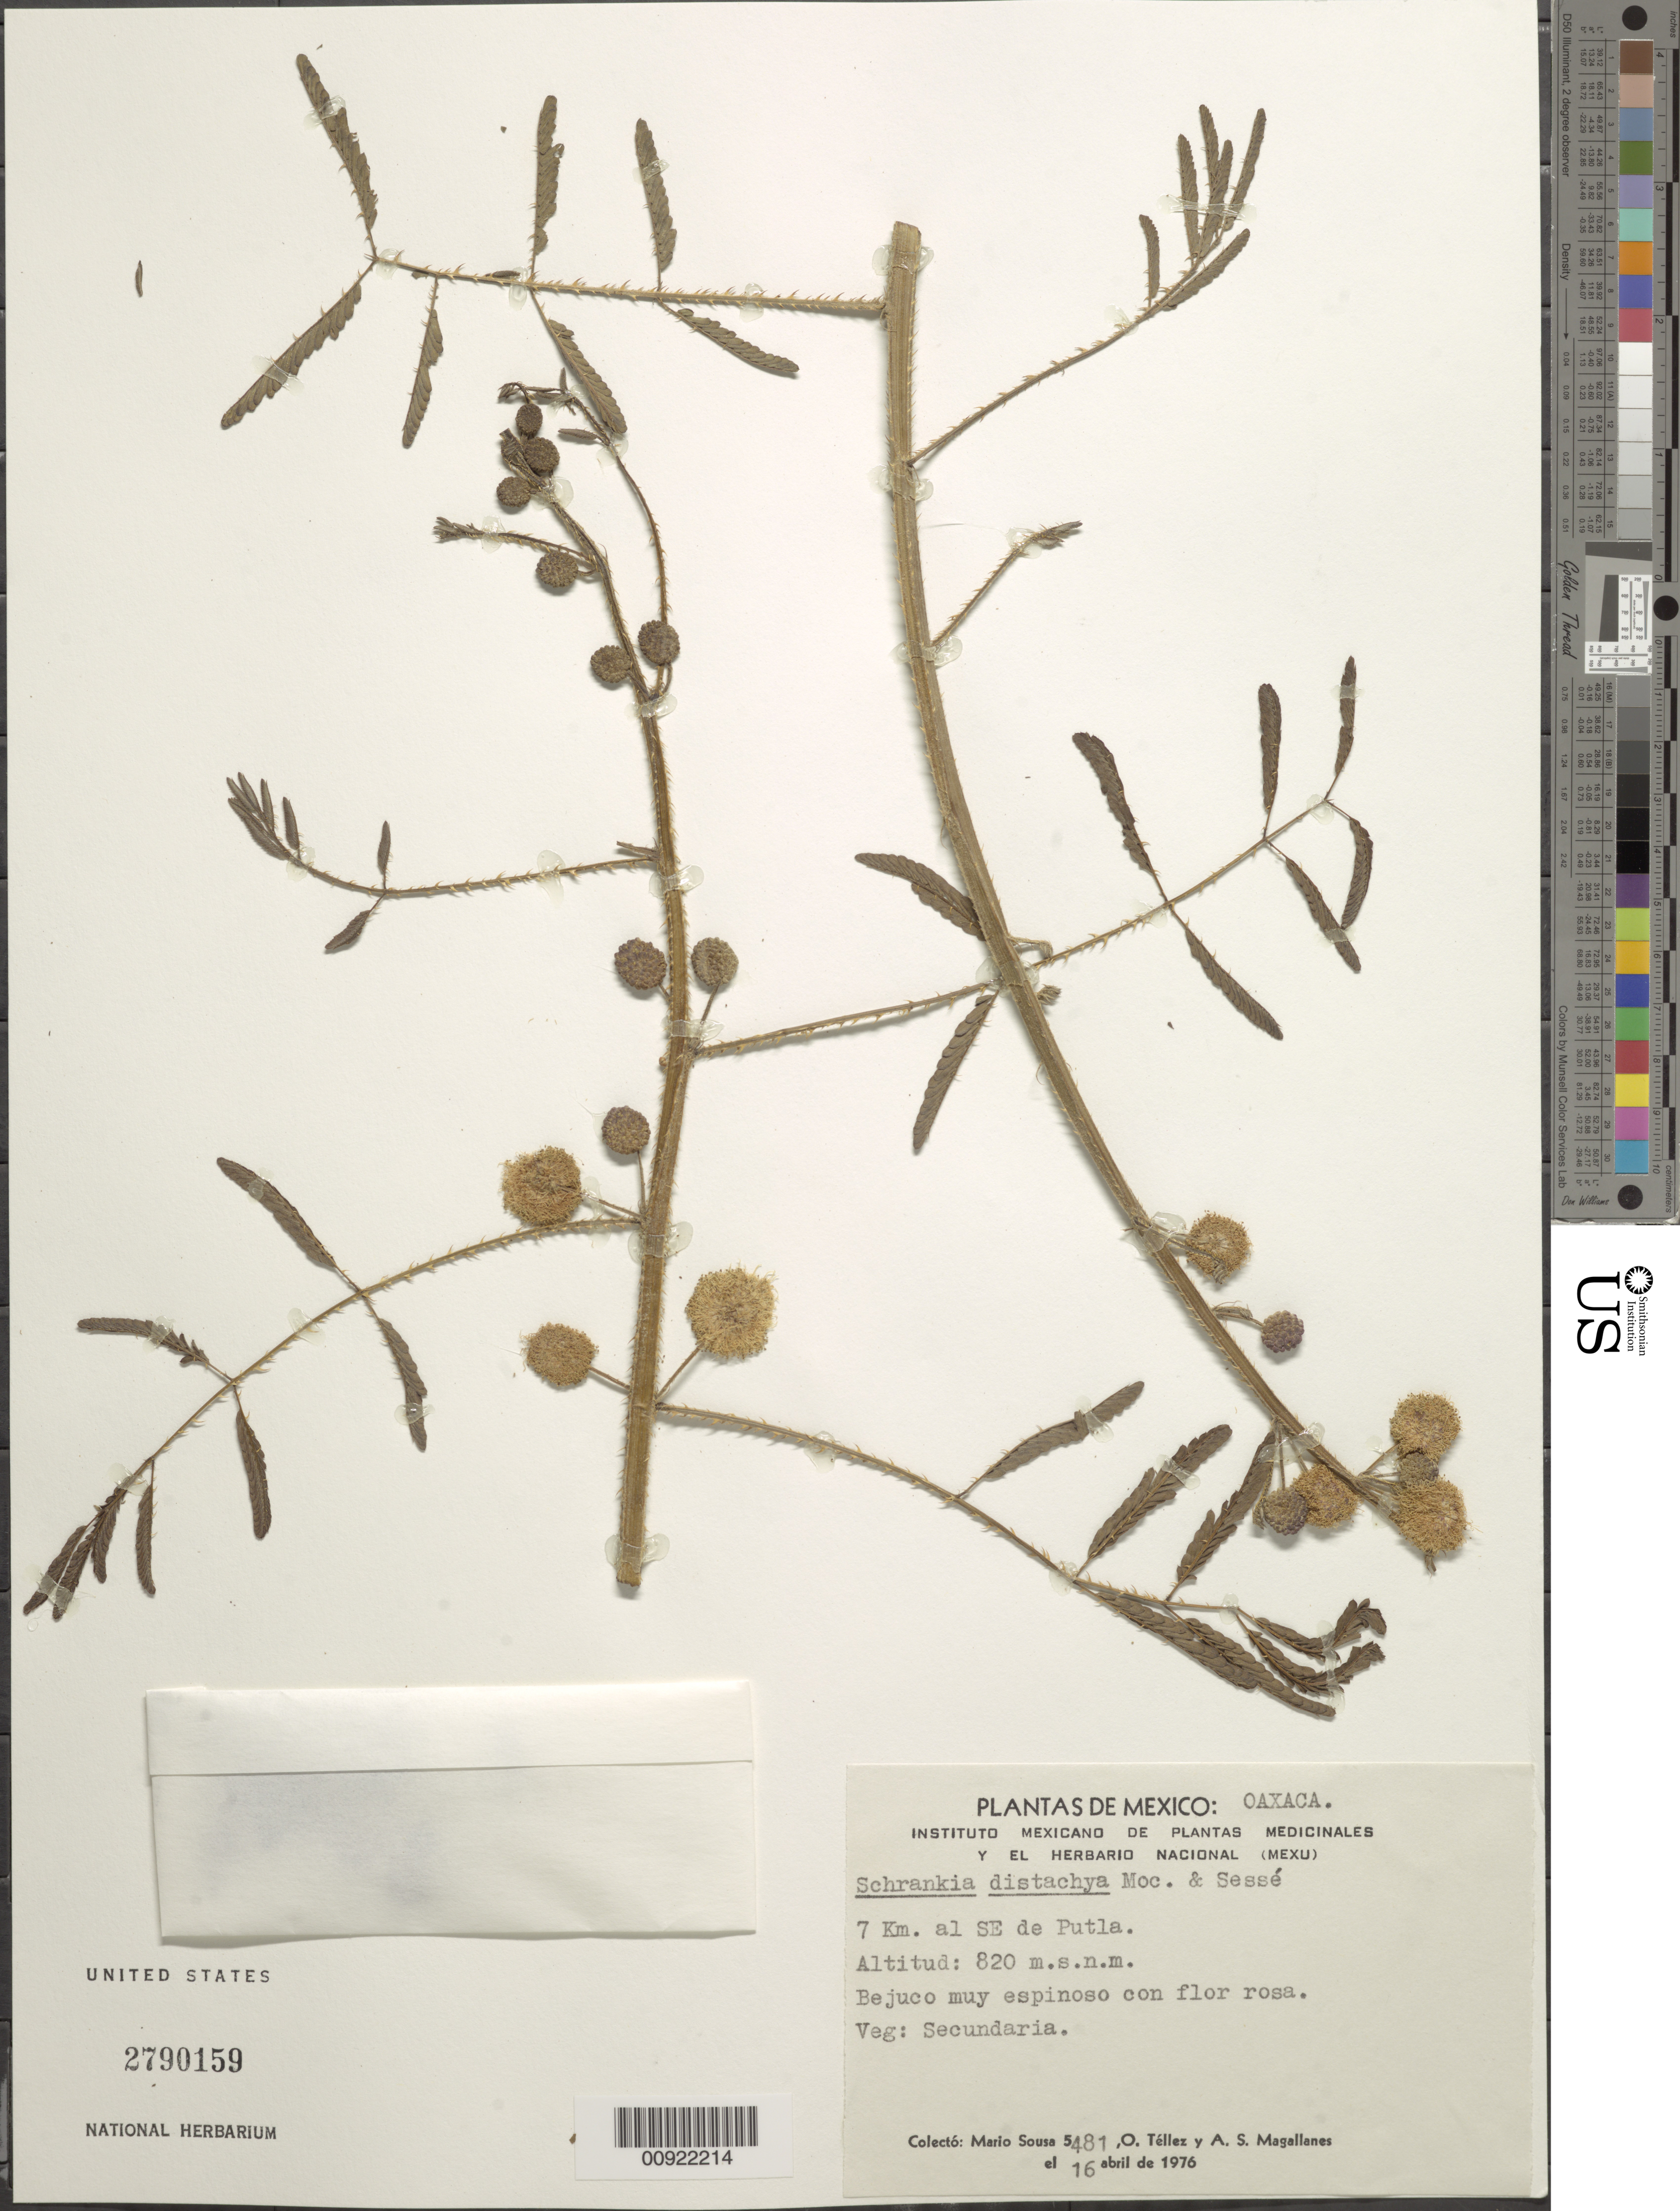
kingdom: Plantae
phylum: Tracheophyta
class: Magnoliopsida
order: Fabales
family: Fabaceae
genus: Mimosa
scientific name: Mimosa robusta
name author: R. Grether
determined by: U.S. National Herbarium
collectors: M. Sousa S., O. Téllez V. & A. Magallanes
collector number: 5481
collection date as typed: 16 Apr 1976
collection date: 1976-04-16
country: Mexico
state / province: Oaxaca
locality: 7 km. al SE de Putla.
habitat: Veg: Secundaria.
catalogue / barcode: US 2790159